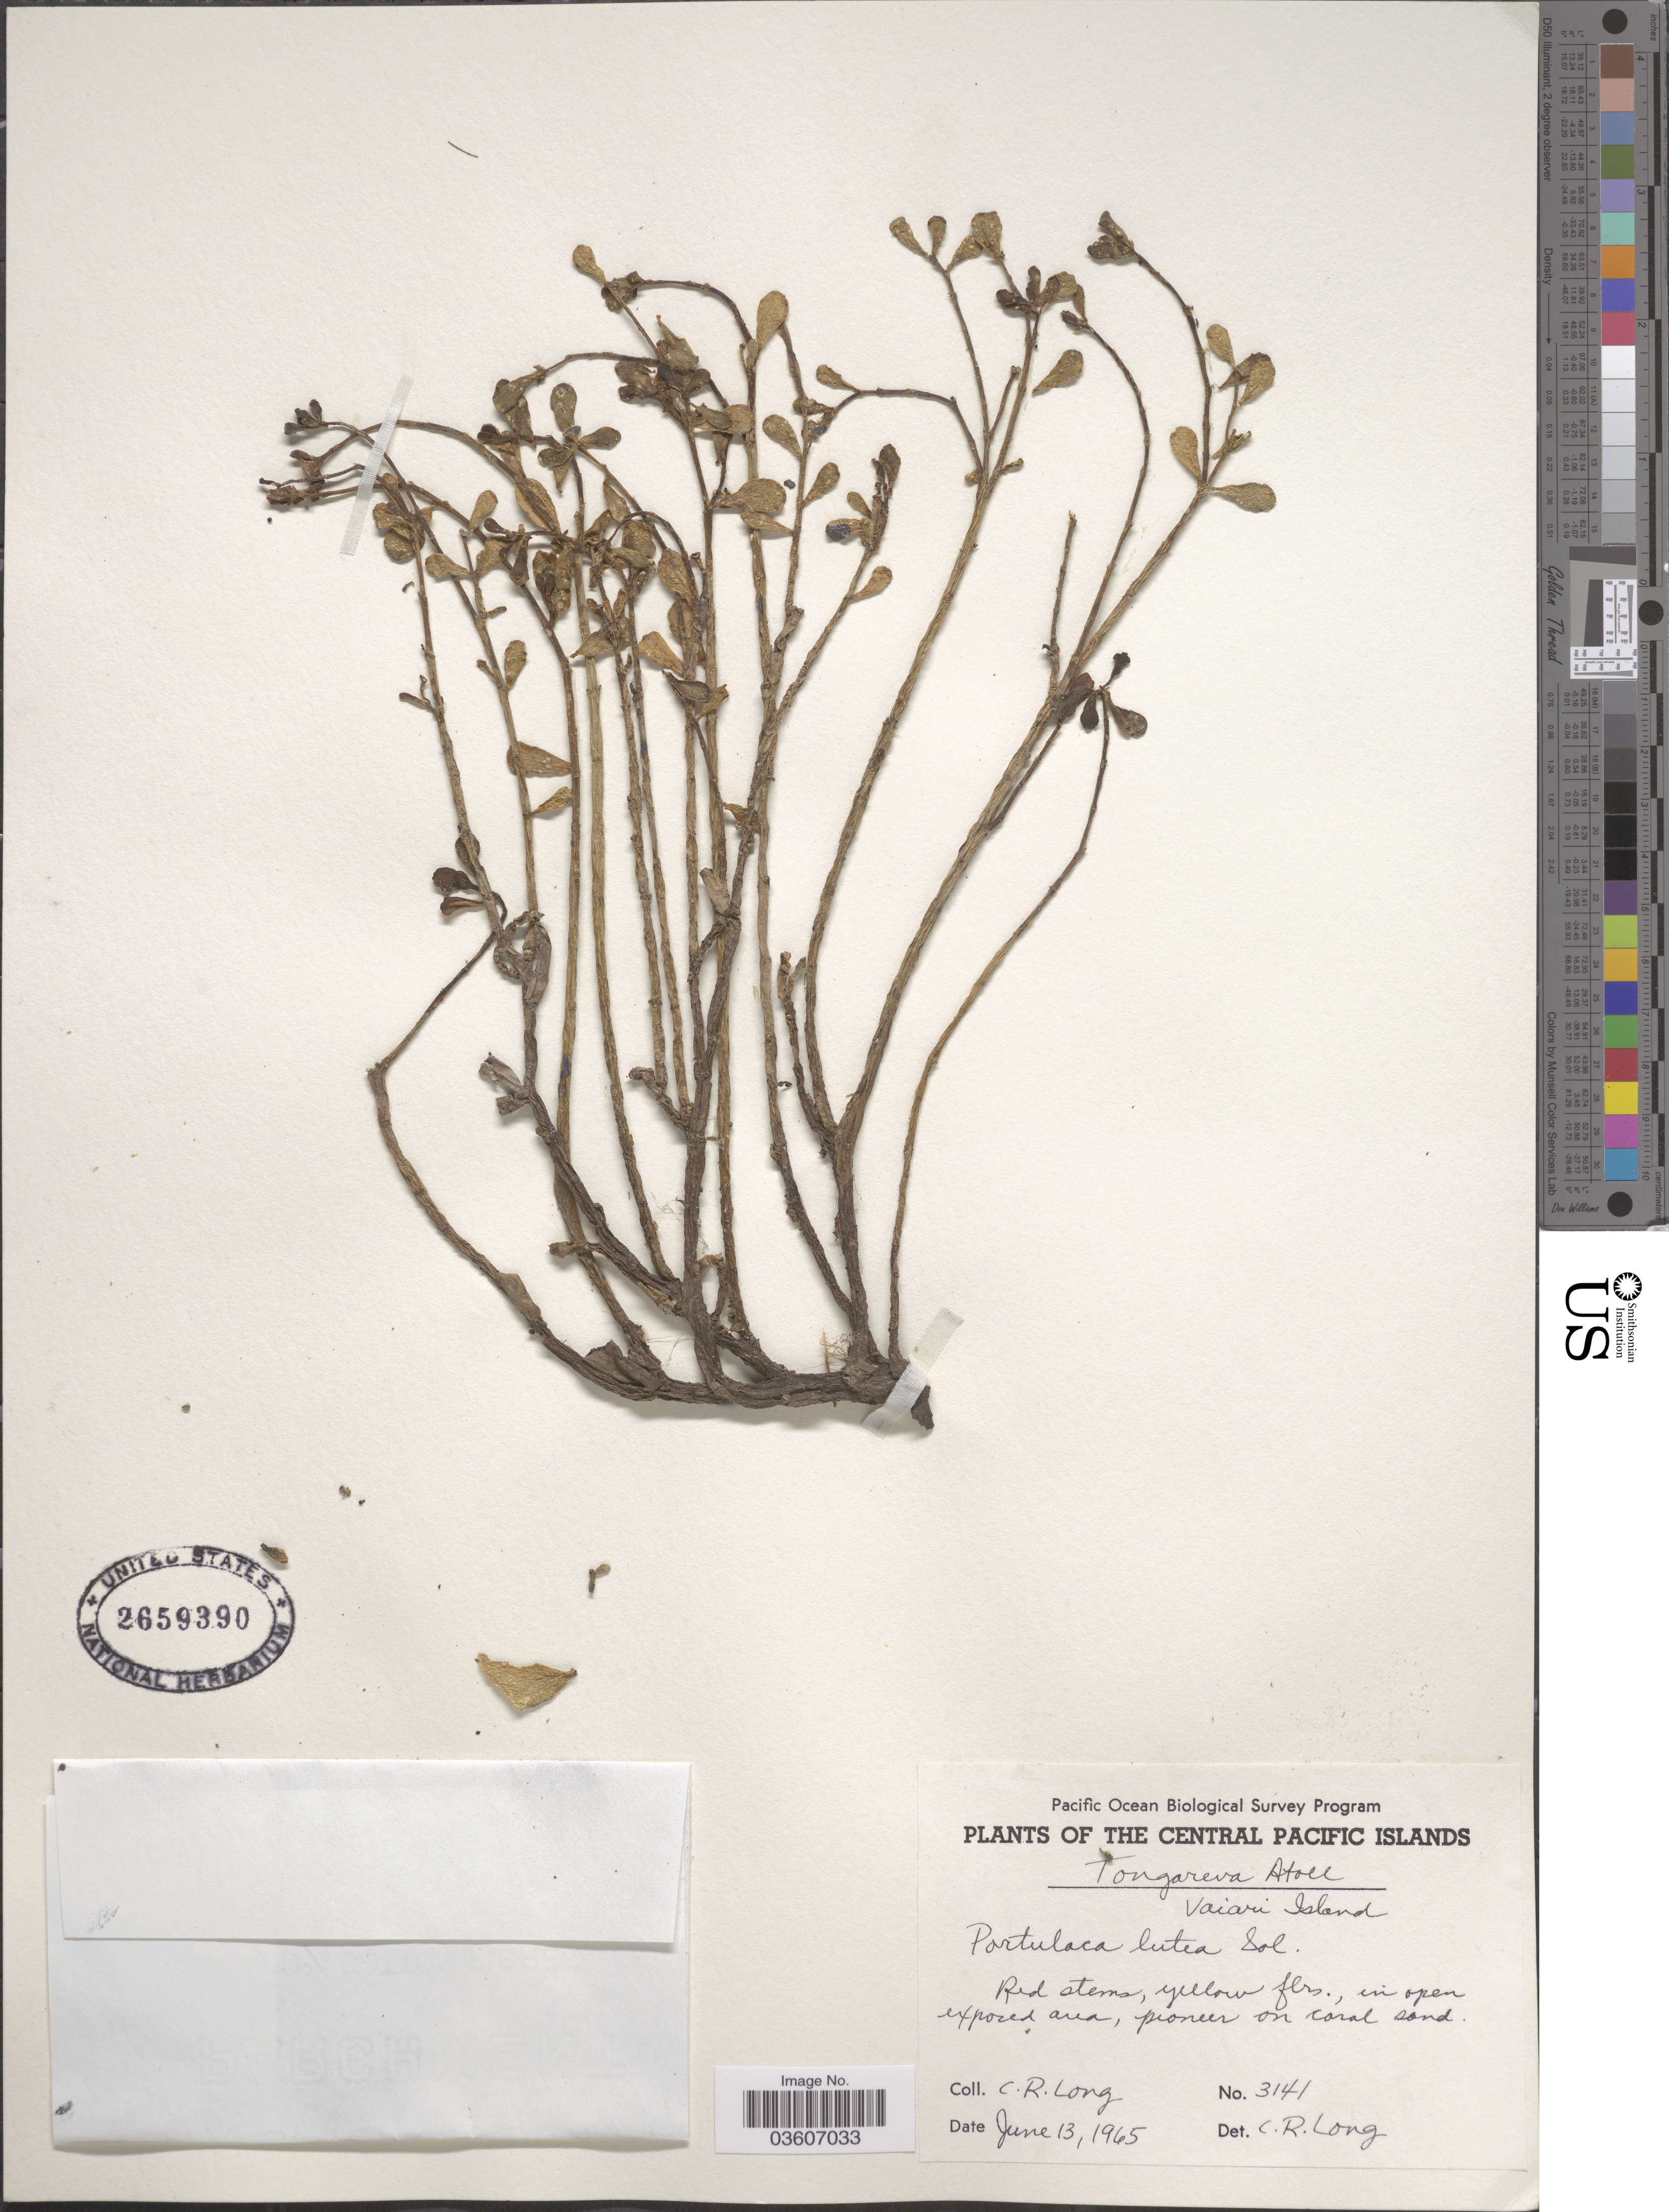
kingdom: Plantae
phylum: Tracheophyta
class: Magnoliopsida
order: Caryophyllales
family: Portulacaceae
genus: Portulaca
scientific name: Portulaca lutea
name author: Sol. ex G. Forst.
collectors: C. R. Long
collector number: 3141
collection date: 1965-06-13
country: Cook Islands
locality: The Central Pacific Islands. Tongareva Atoll. Vaiari Island.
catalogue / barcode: US 2659390